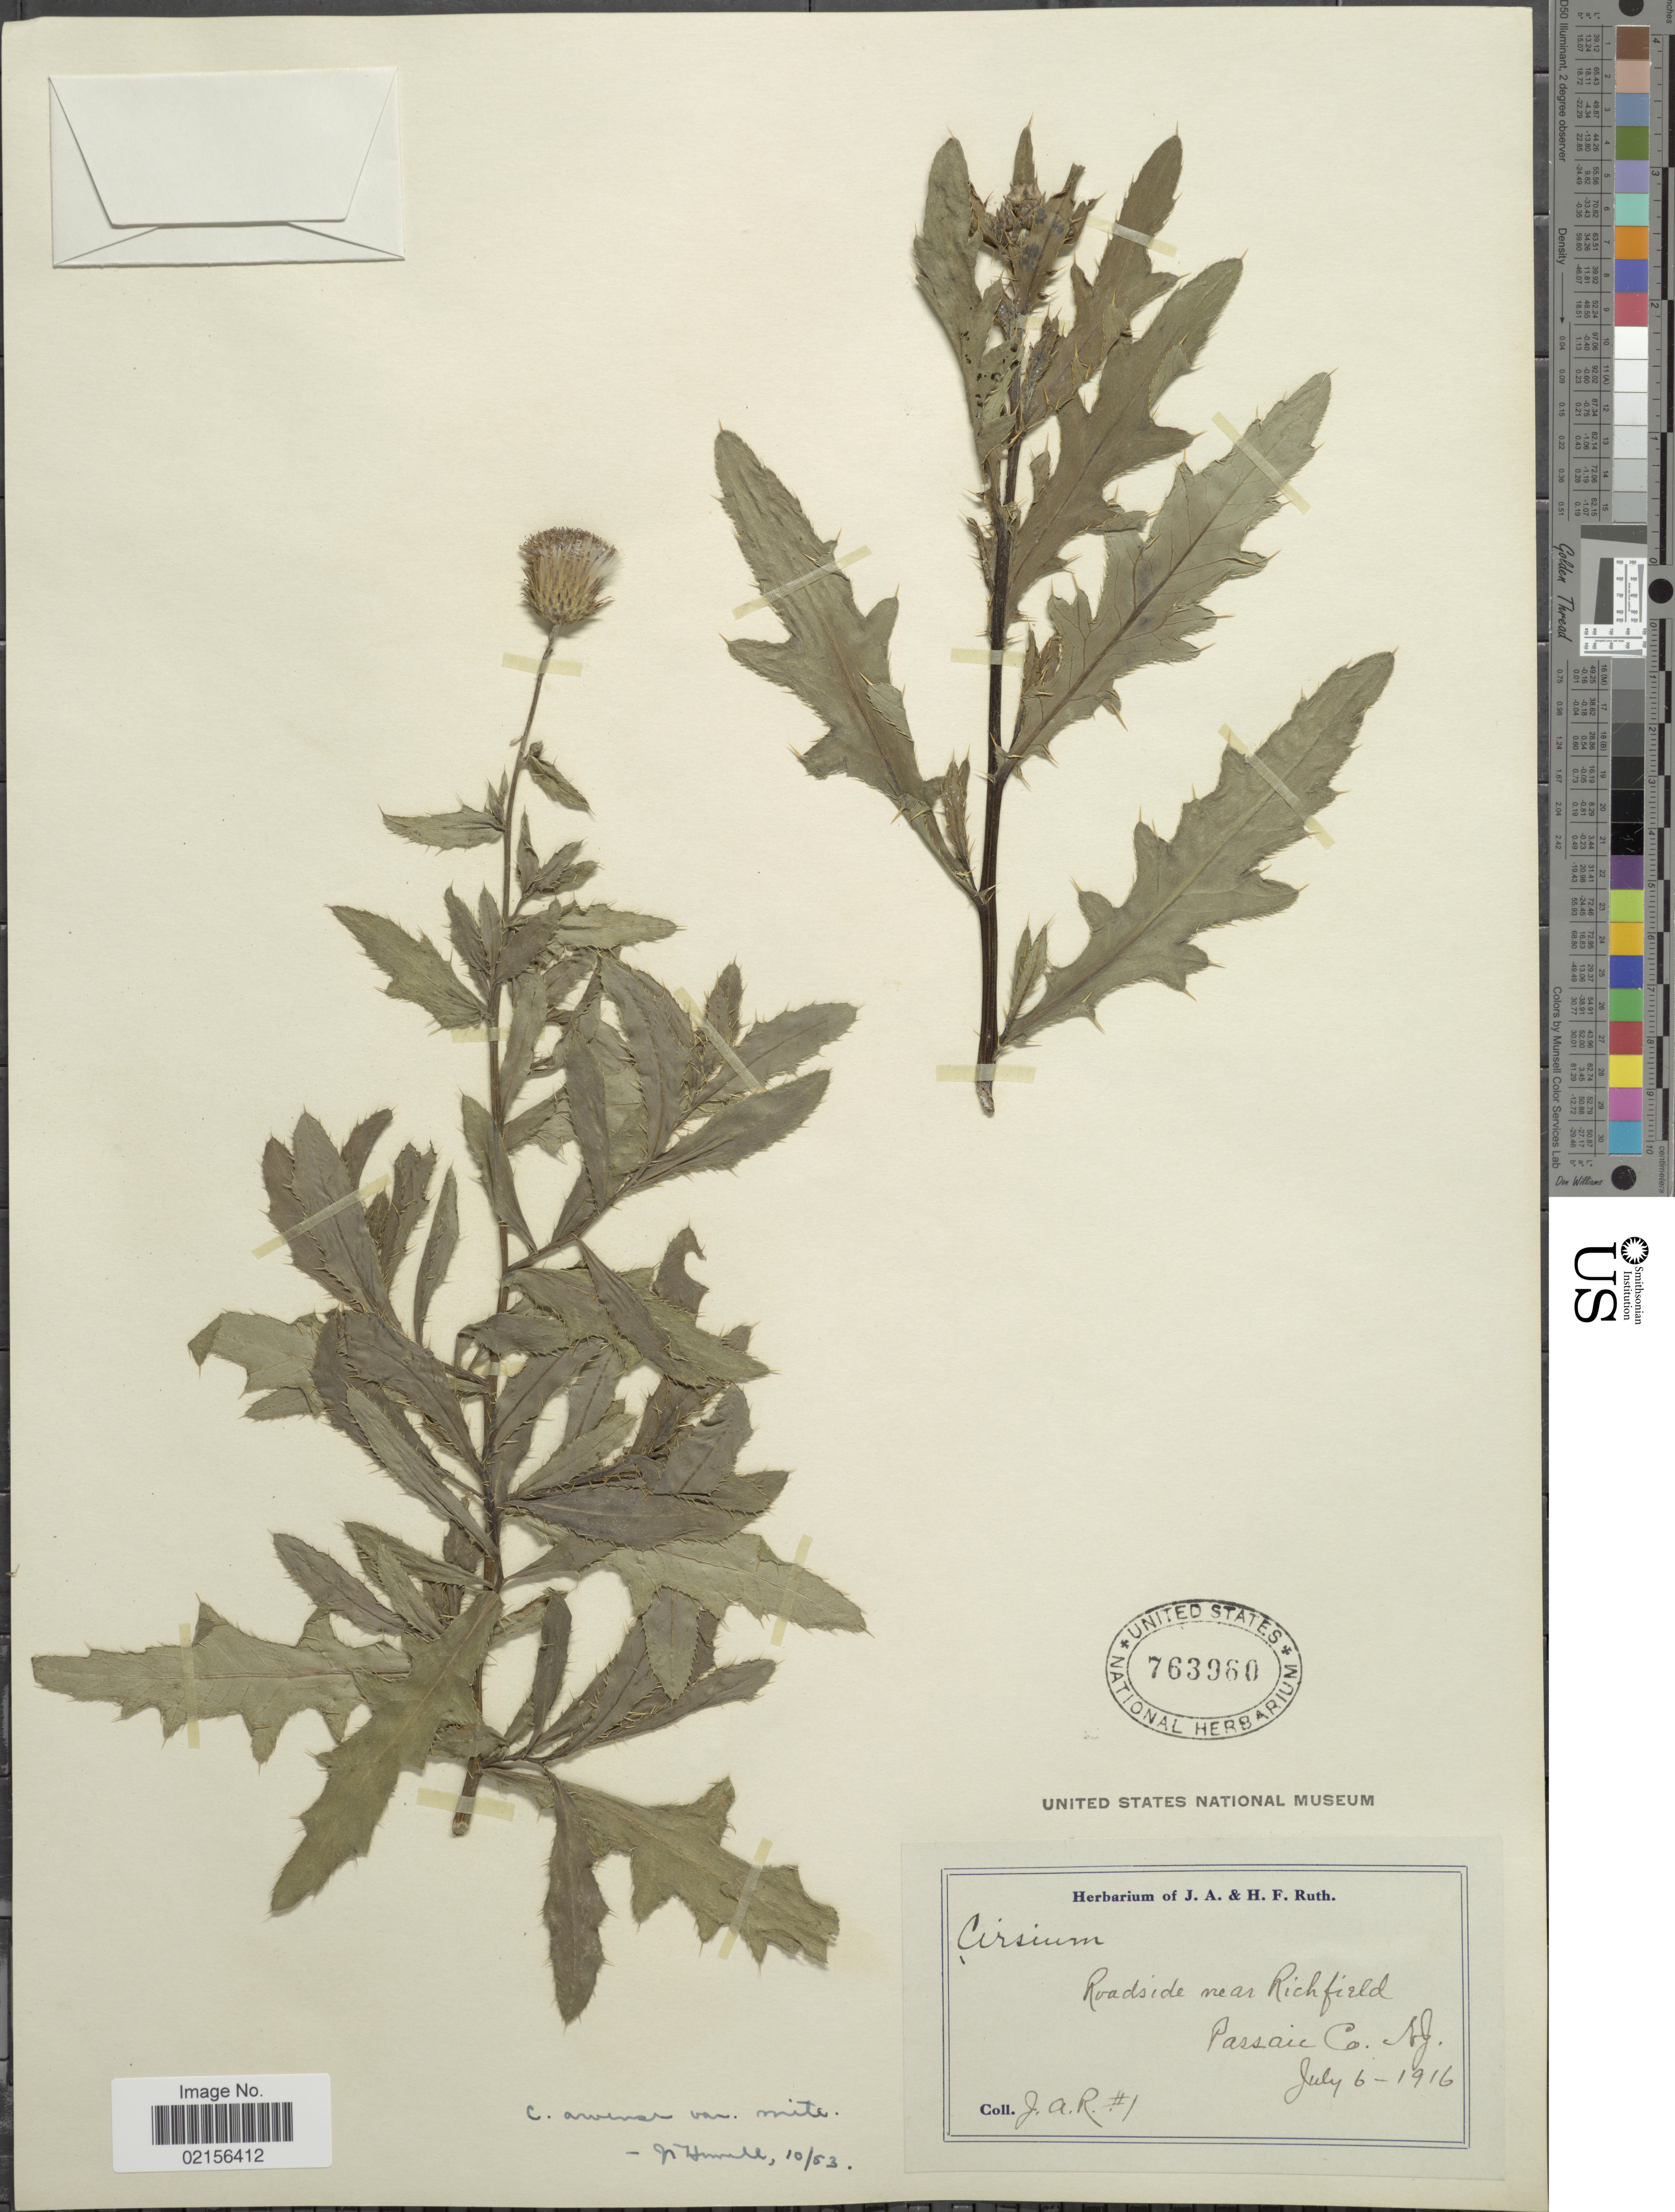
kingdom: Plantae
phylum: Tracheophyta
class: Magnoliopsida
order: Asterales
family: Asteraceae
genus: Cirsium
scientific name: Cirsium arvense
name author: (L.) Scop.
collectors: J. Ruth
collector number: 1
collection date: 1916-07-06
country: United States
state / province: New Jersey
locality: Roadsides near Ricfield Passaie Co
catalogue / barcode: US 763960